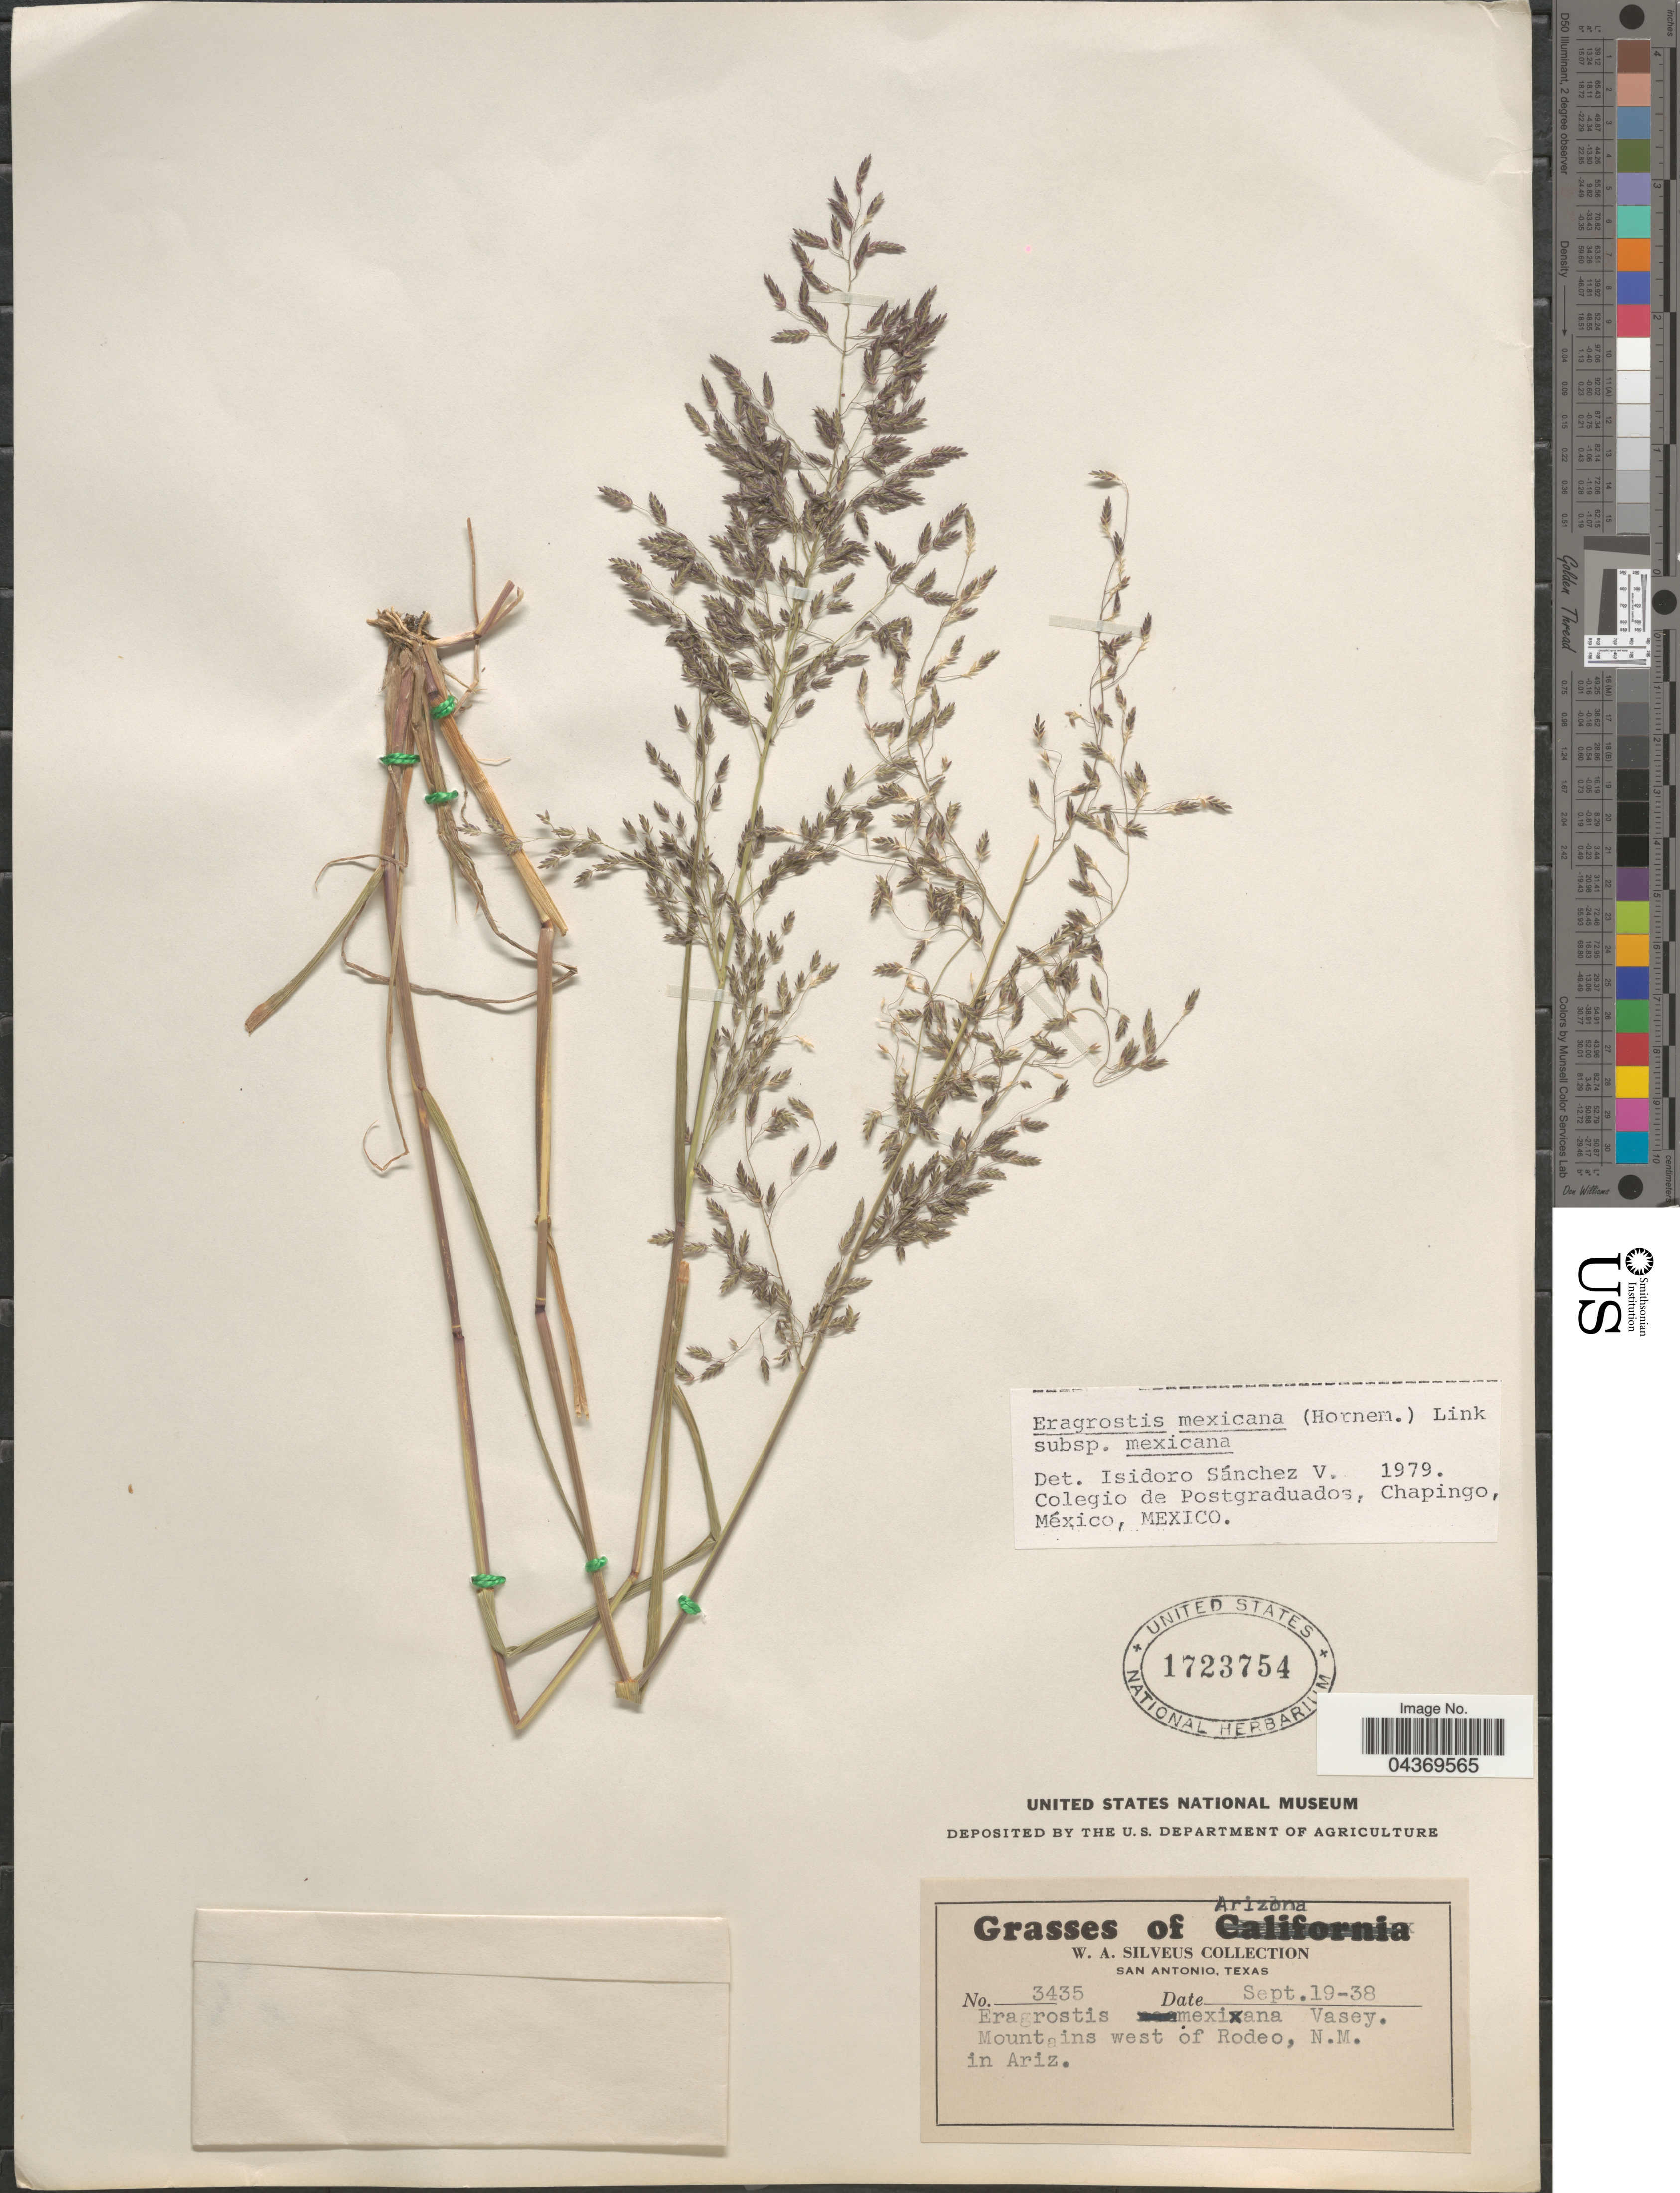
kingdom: Plantae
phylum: Tracheophyta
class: Liliopsida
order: Poales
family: Poaceae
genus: Eragrostis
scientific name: Eragrostis mexicana subsp. mexicana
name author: (Hornem.) Link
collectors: W. Silveus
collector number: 3435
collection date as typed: Transcribed d/m/y: 19/9/38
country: United States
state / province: Arizona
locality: Mountains west of Rodeo, N.M. in Ariz.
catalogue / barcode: US 1723754